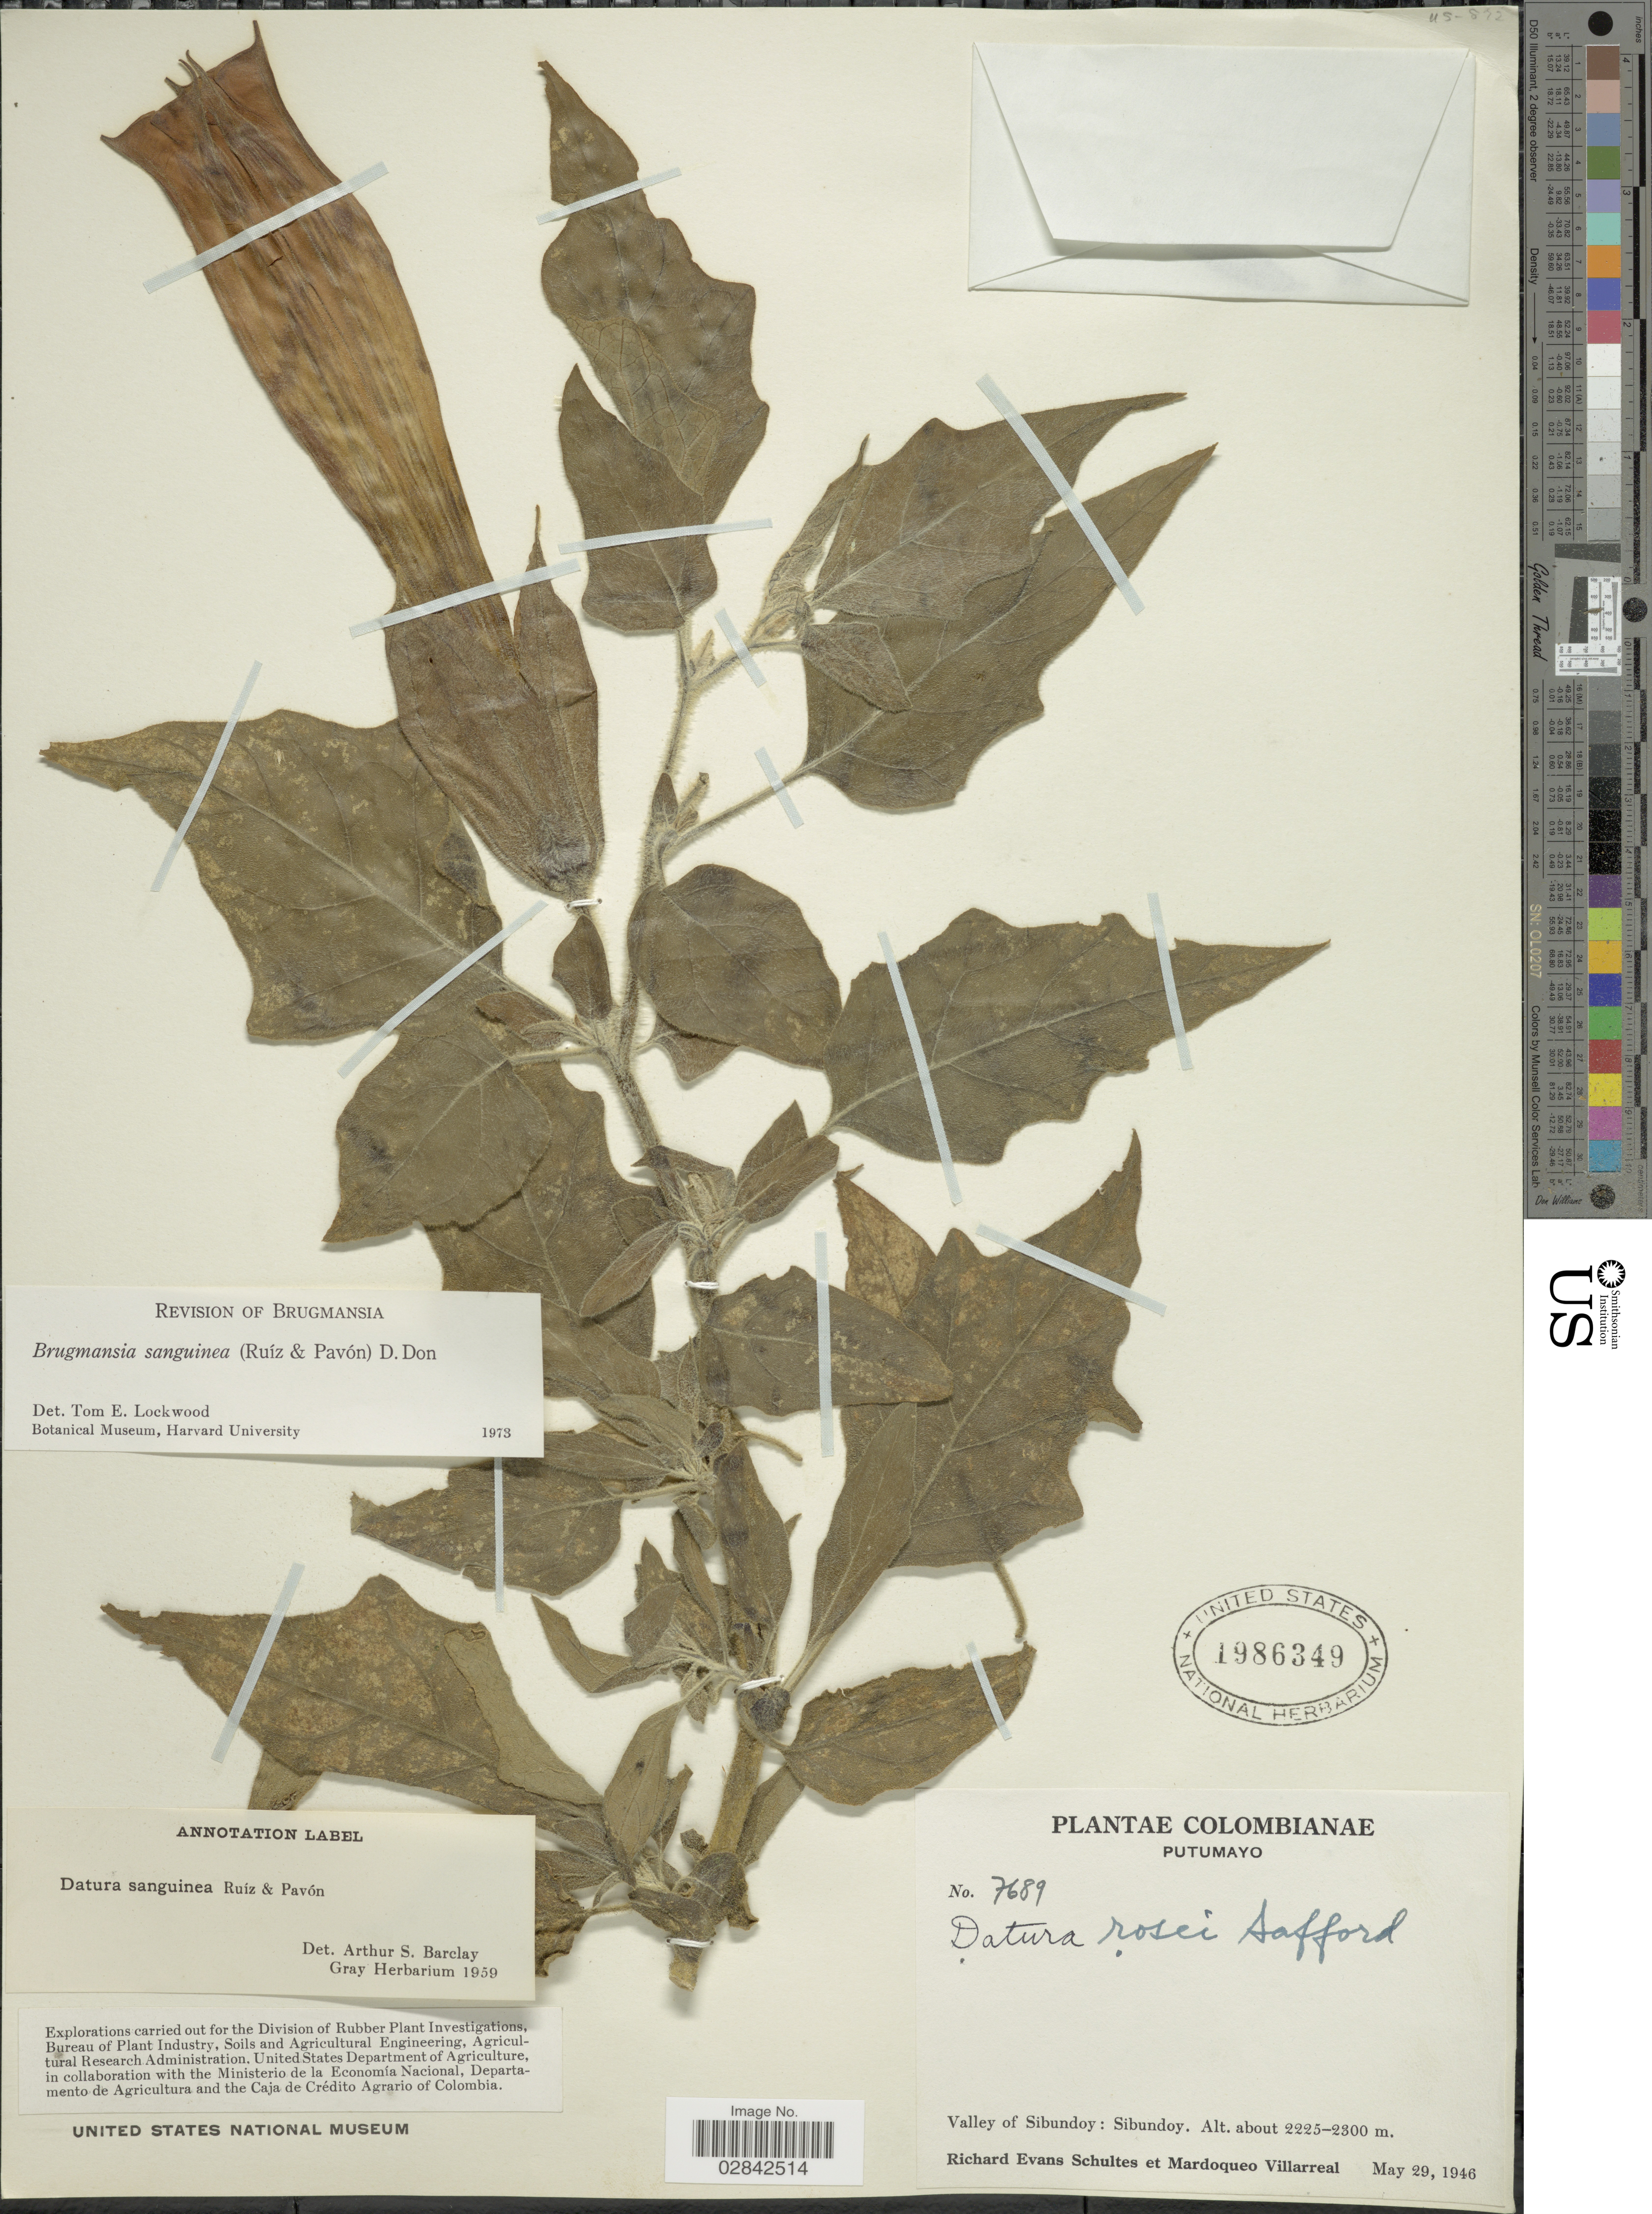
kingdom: Plantae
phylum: Tracheophyta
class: Magnoliopsida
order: Solanales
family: Solanaceae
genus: Brugmansia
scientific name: Brugmansia sanguinea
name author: (Ruiz & Pav.) D. Don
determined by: Lockwood, T. E.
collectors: R. E. Schultes & M. Villarreal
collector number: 7689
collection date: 1946-05-29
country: Colombia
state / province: Putumayo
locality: Valley of Sibundoy: Sibundoy.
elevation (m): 2225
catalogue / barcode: US 1986349